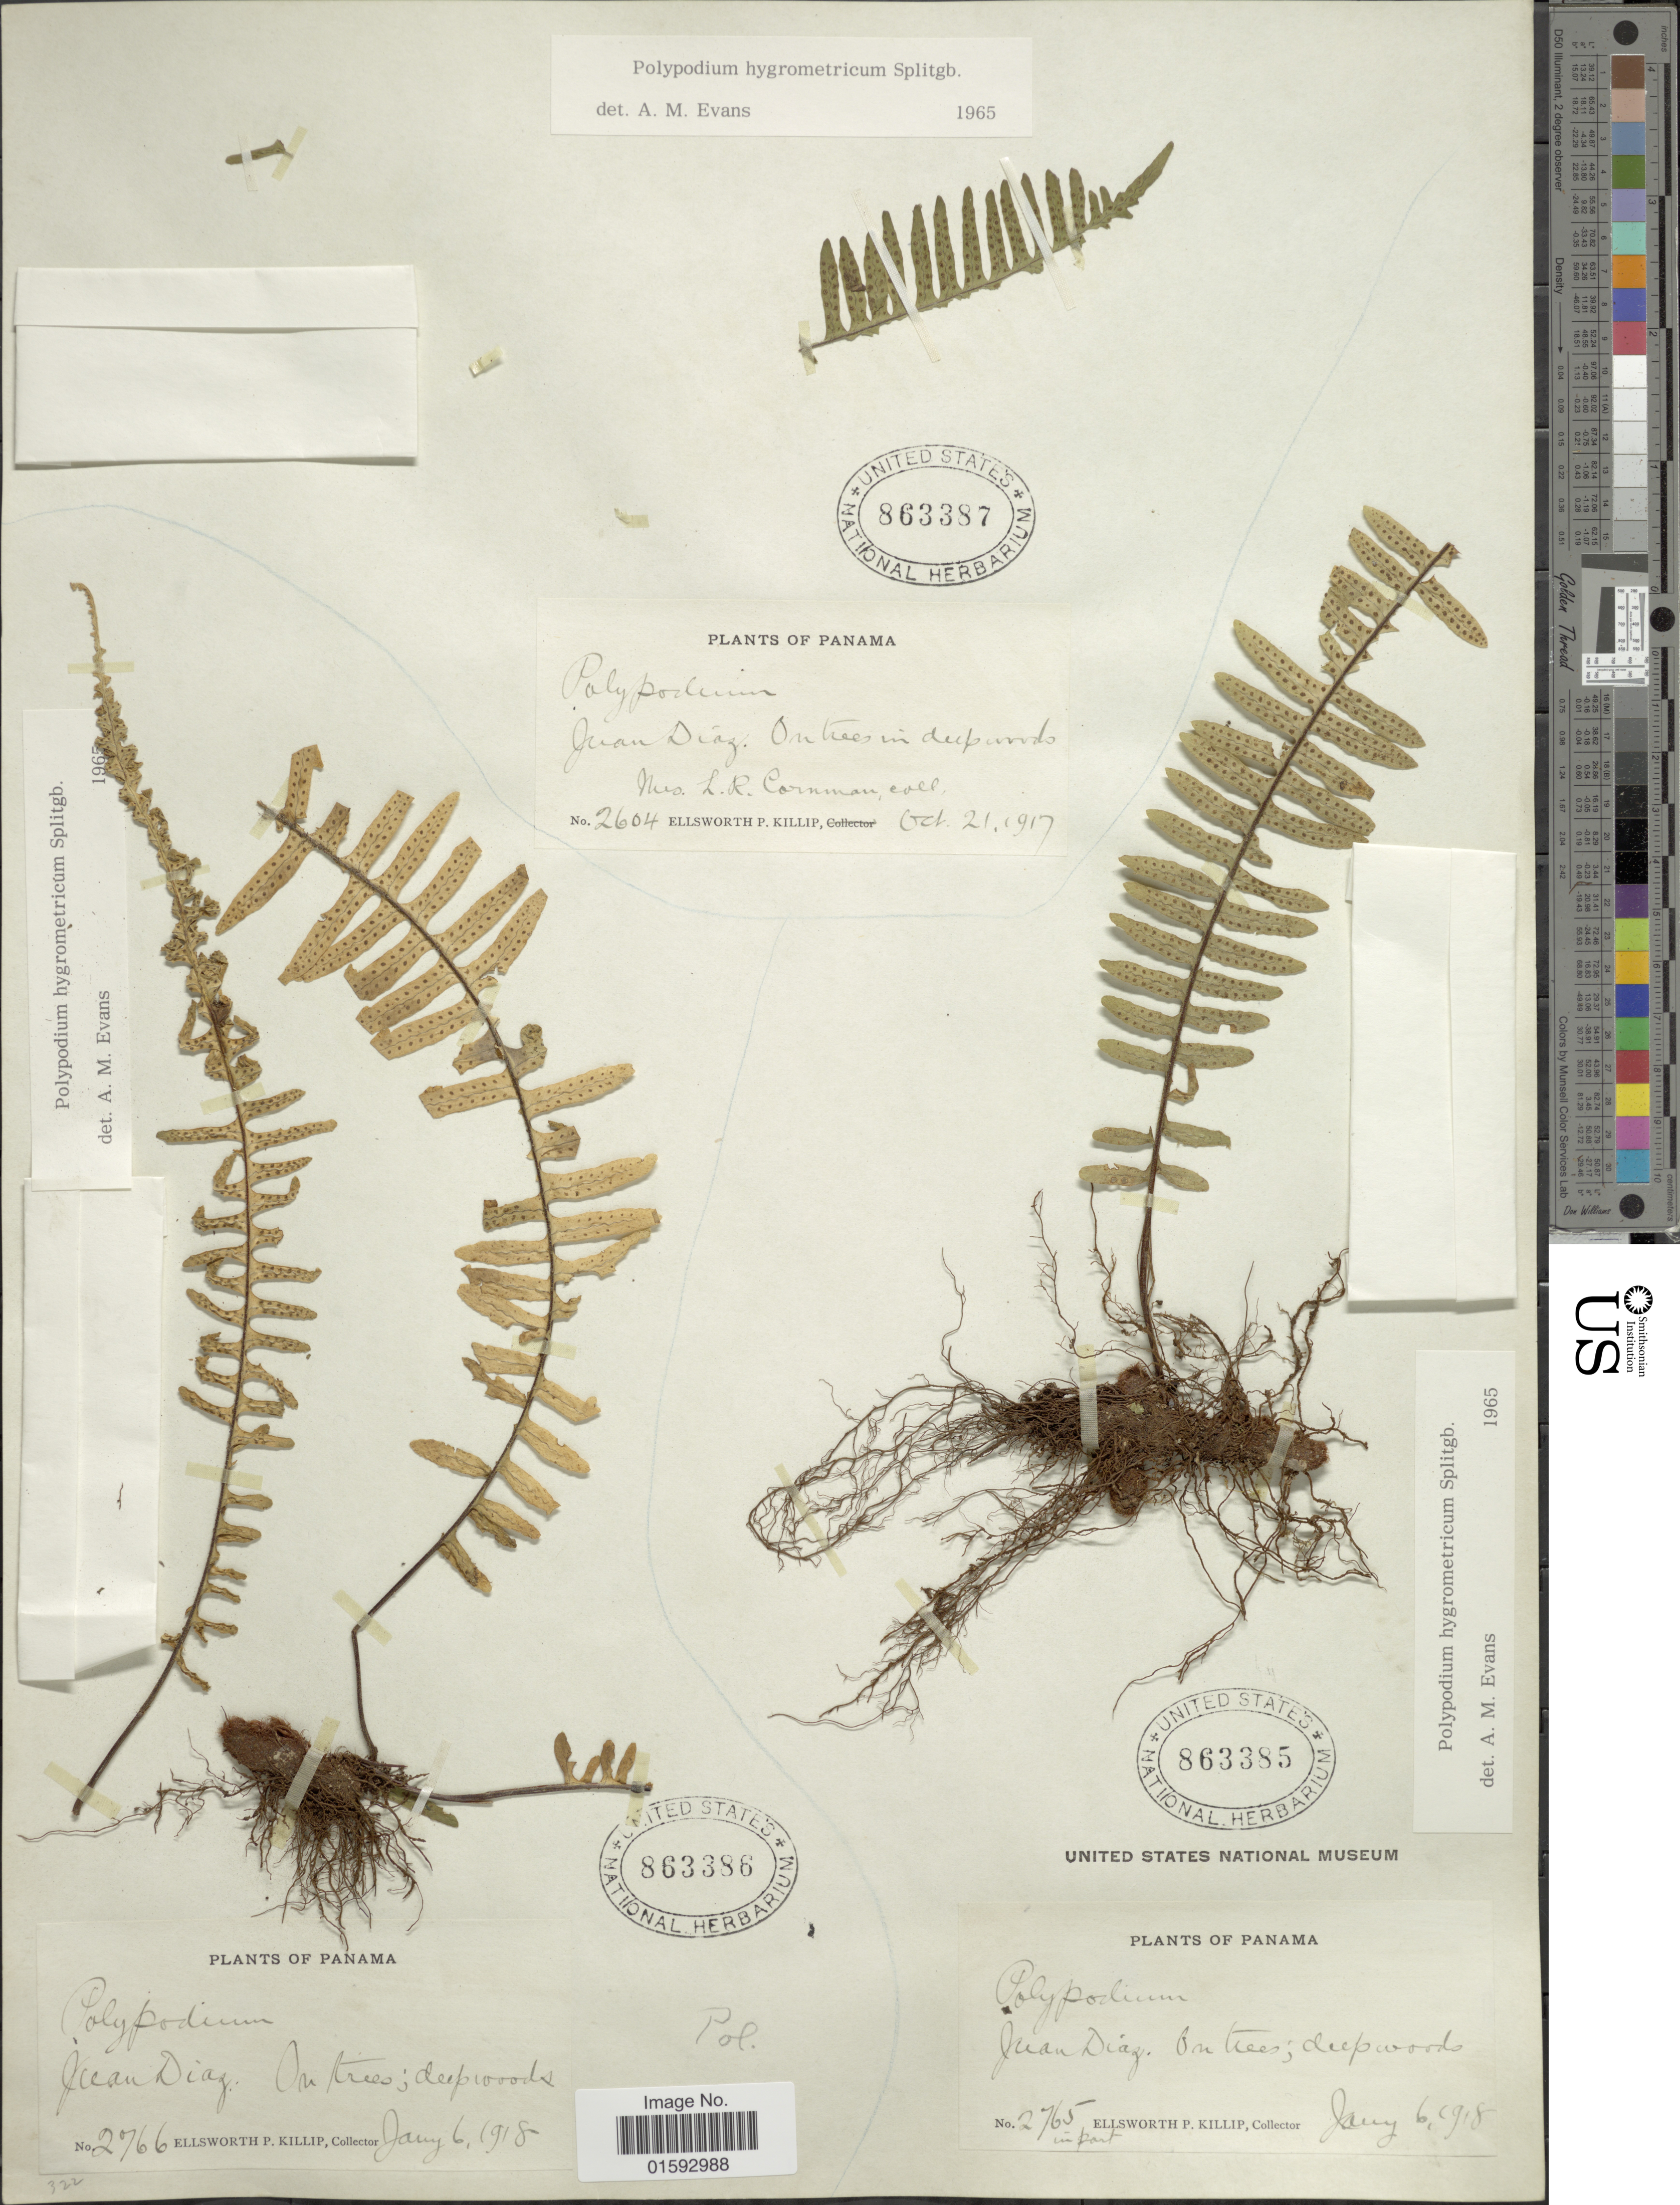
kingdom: Plantae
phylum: Tracheophyta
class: Polypodiopsida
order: Polypodiales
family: Polypodiaceae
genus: Pecluma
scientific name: Pecluma hygrometrica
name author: (Splitg.) M.G. Price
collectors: L. Cornman & E. P. Killip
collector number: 2604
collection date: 1917-10-21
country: Panama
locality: Juan Diaz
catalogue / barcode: US 863387-3